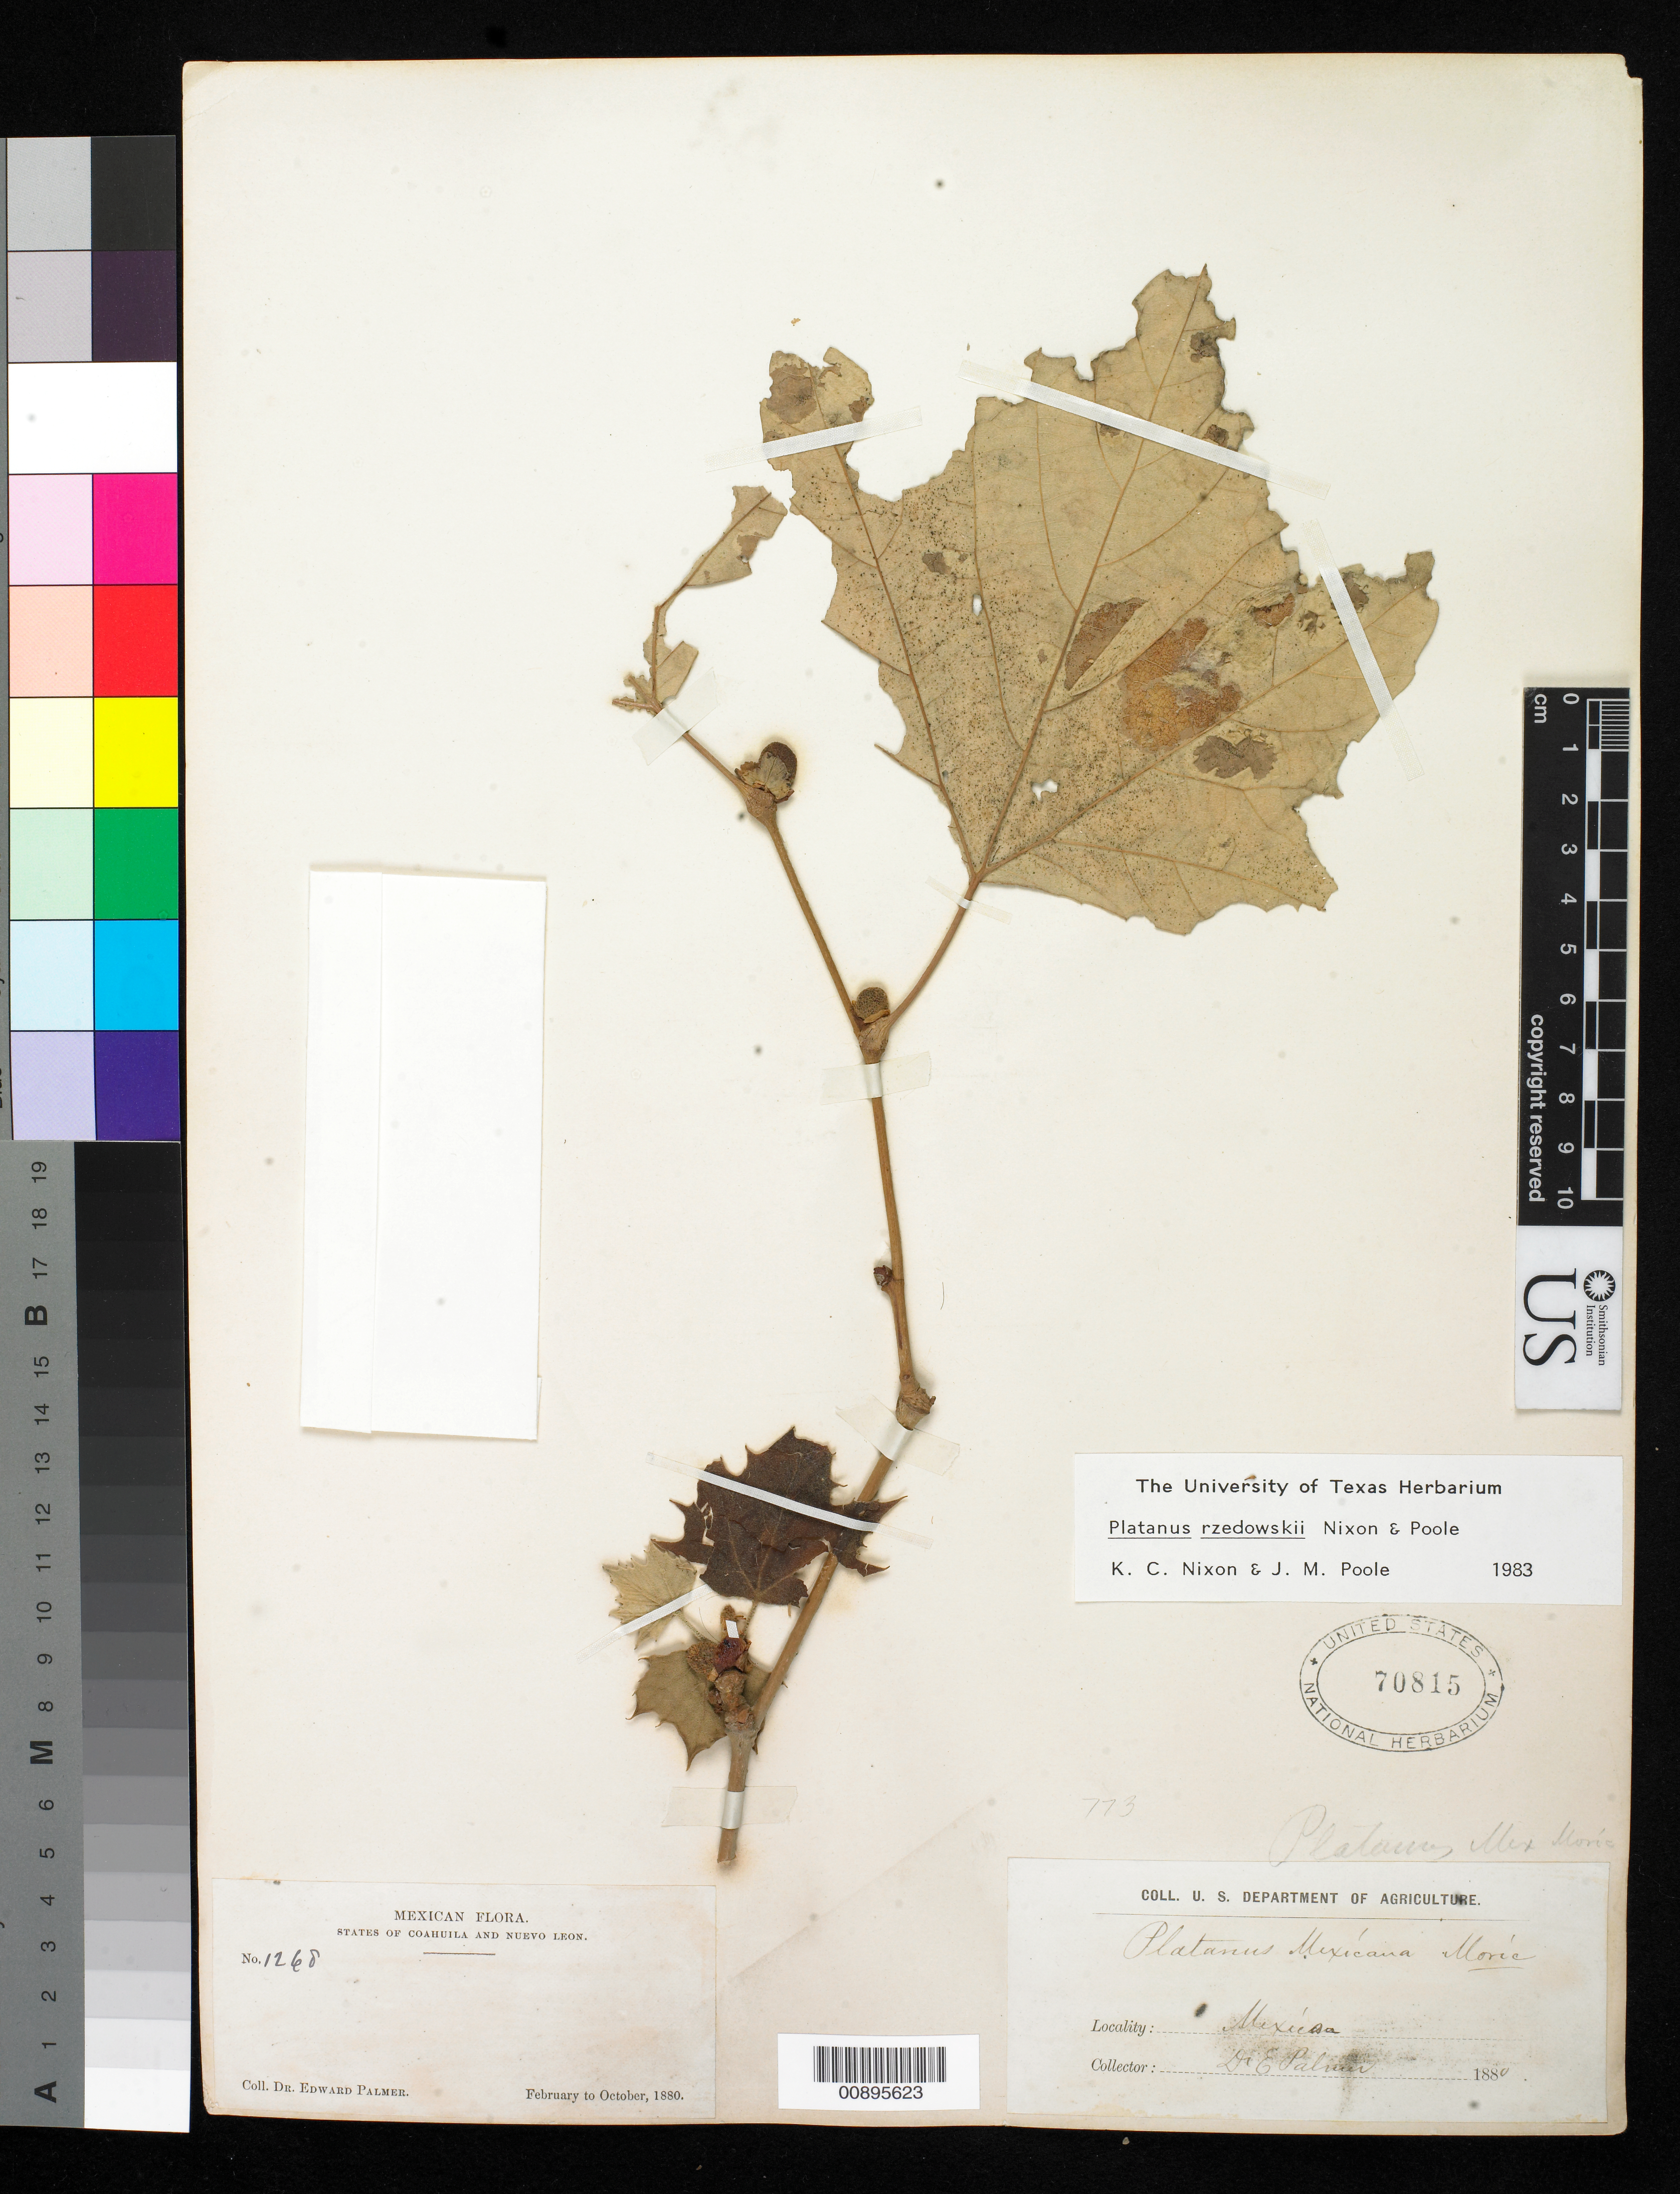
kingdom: Plantae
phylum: Tracheophyta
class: Magnoliopsida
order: Proteales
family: Platanaceae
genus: Platanus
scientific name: Platanus rzedowskii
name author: Nixon & J.M. Poole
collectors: E. Palmer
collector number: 1268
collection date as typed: Feb 1880 to -- Oct 1880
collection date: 1880-02/1880-10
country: Mexico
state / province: Coahuila / Nuevo León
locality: States of Coahuila and Nuevo León.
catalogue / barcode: US 70815